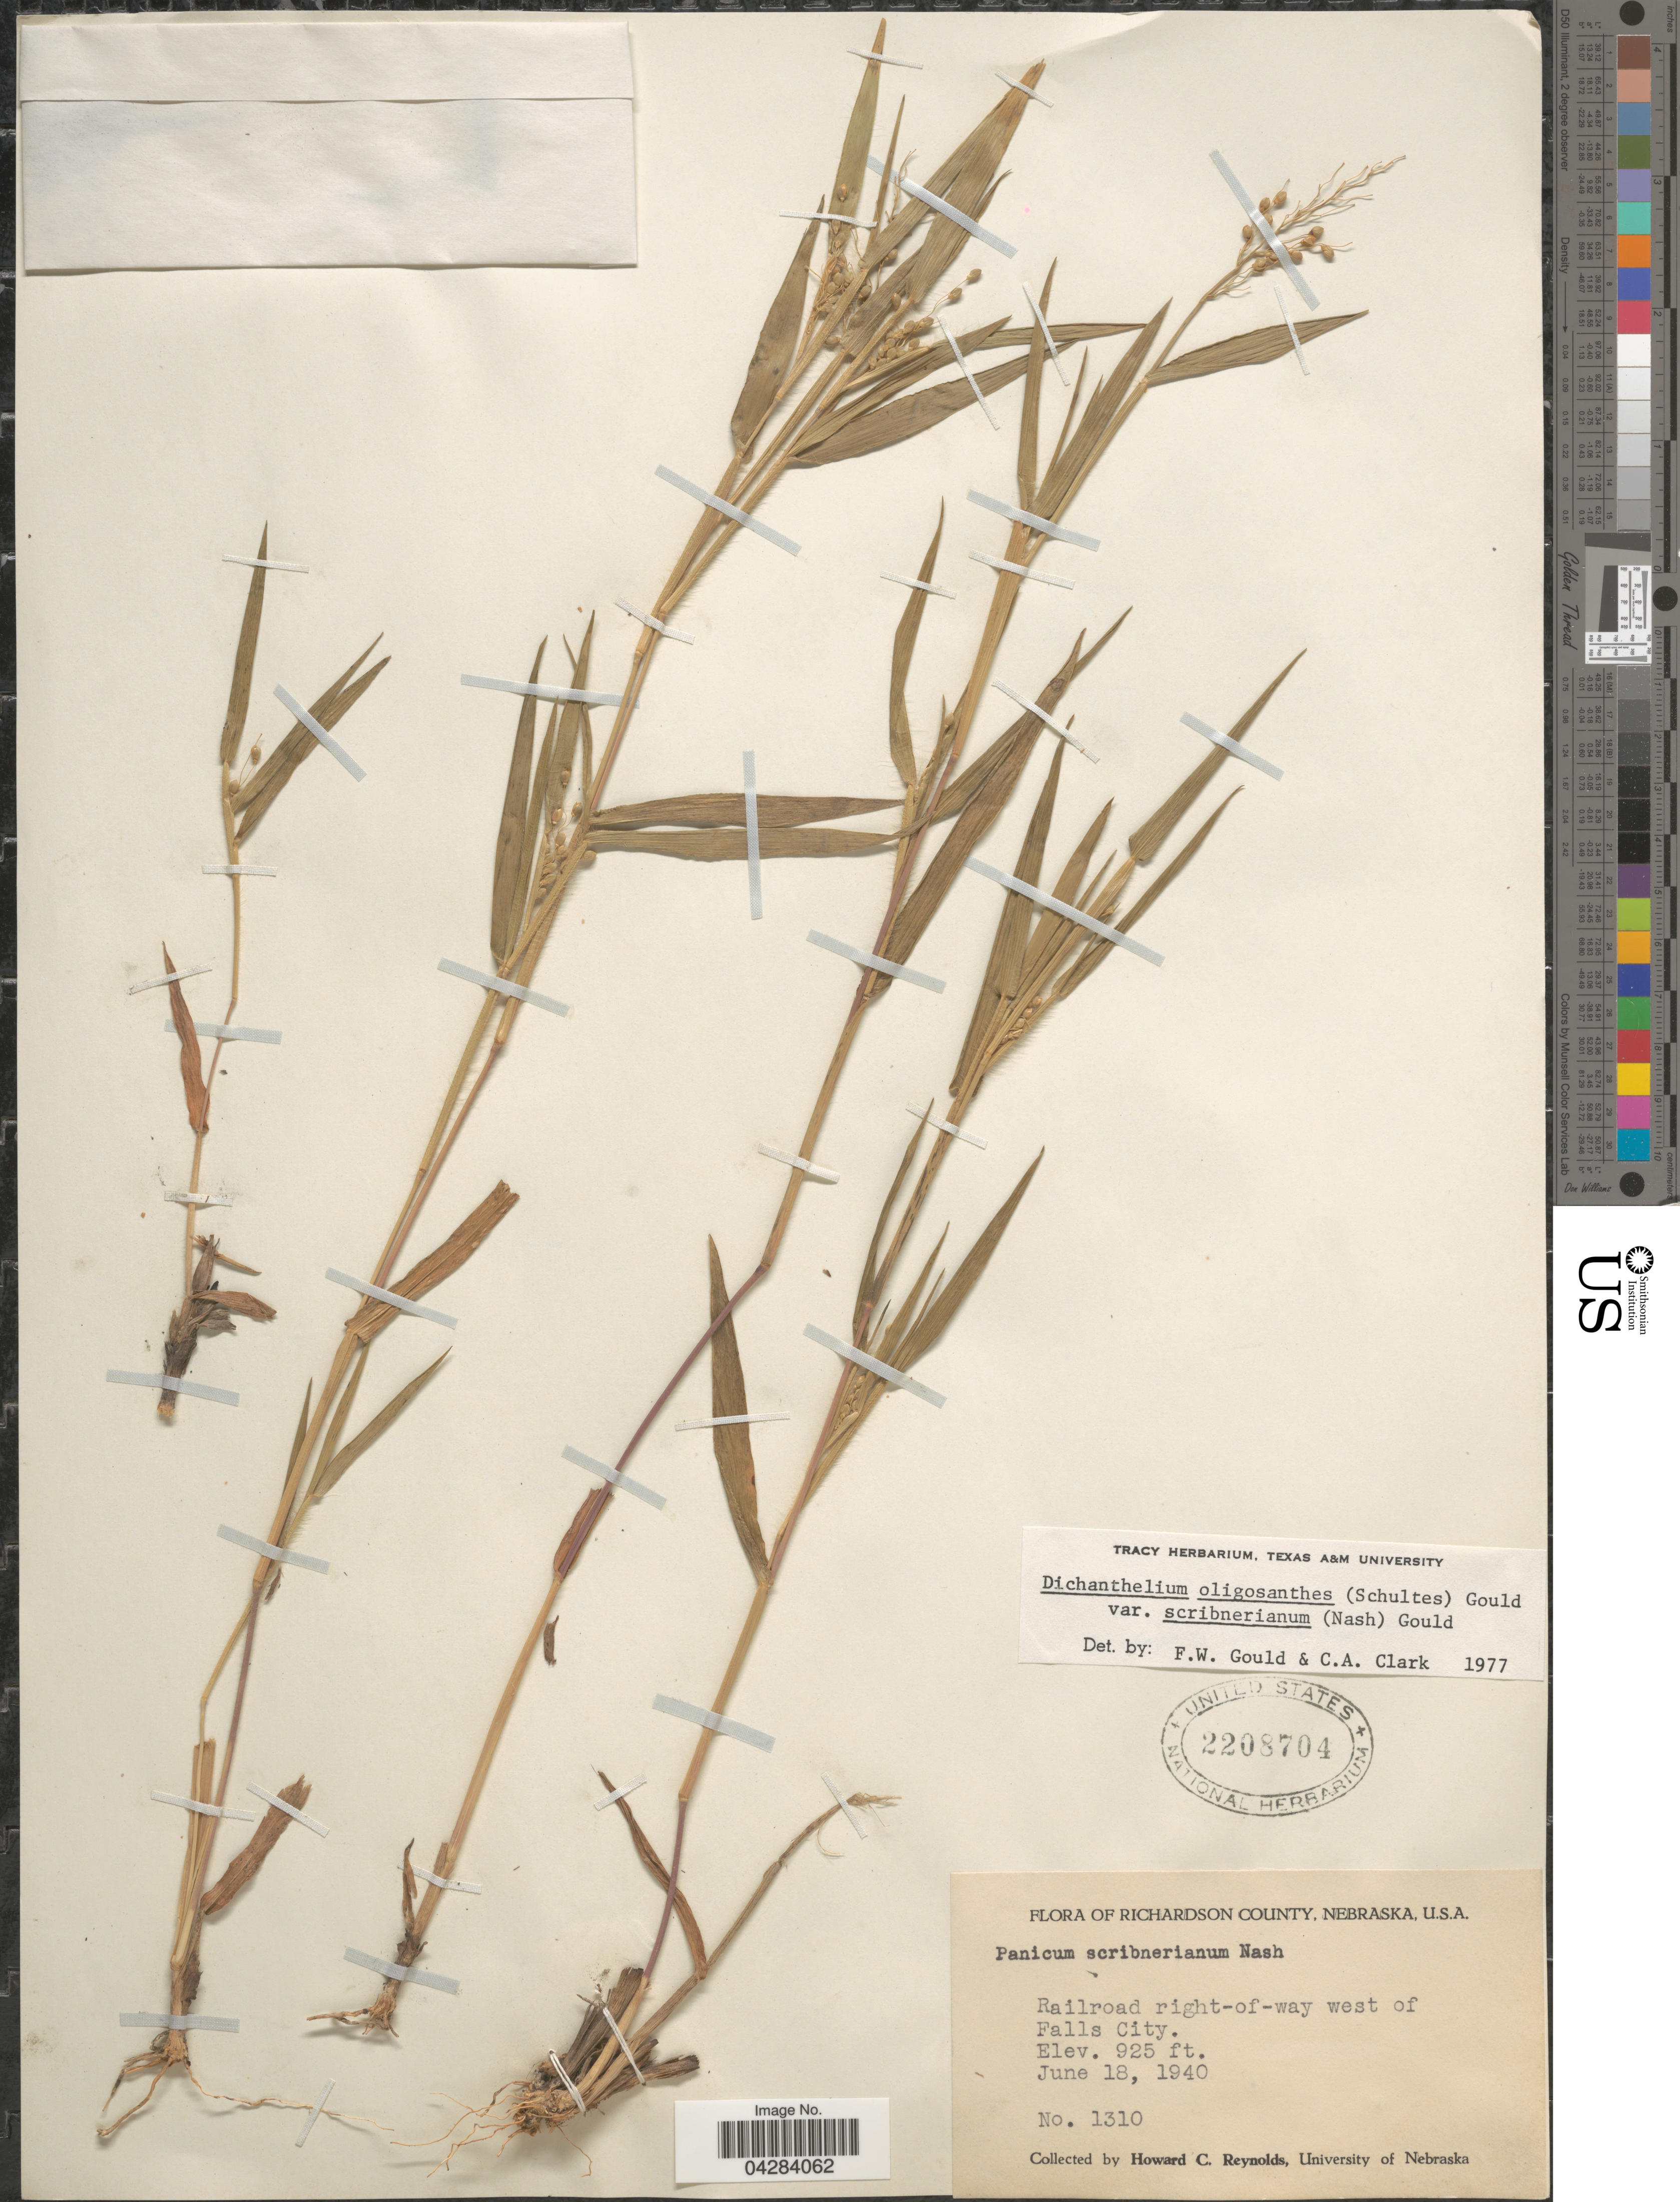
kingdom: Plantae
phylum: Tracheophyta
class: Liliopsida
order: Poales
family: Poaceae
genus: Dichanthelium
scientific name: Dichanthelium oligosanthes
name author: (Schult.) Gould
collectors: H. Reynolds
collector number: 1310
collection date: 1940-06-18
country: United States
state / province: Nebraska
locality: Richardson County. Railroad right-of-way west of Falls City.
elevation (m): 282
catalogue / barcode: US 2208704